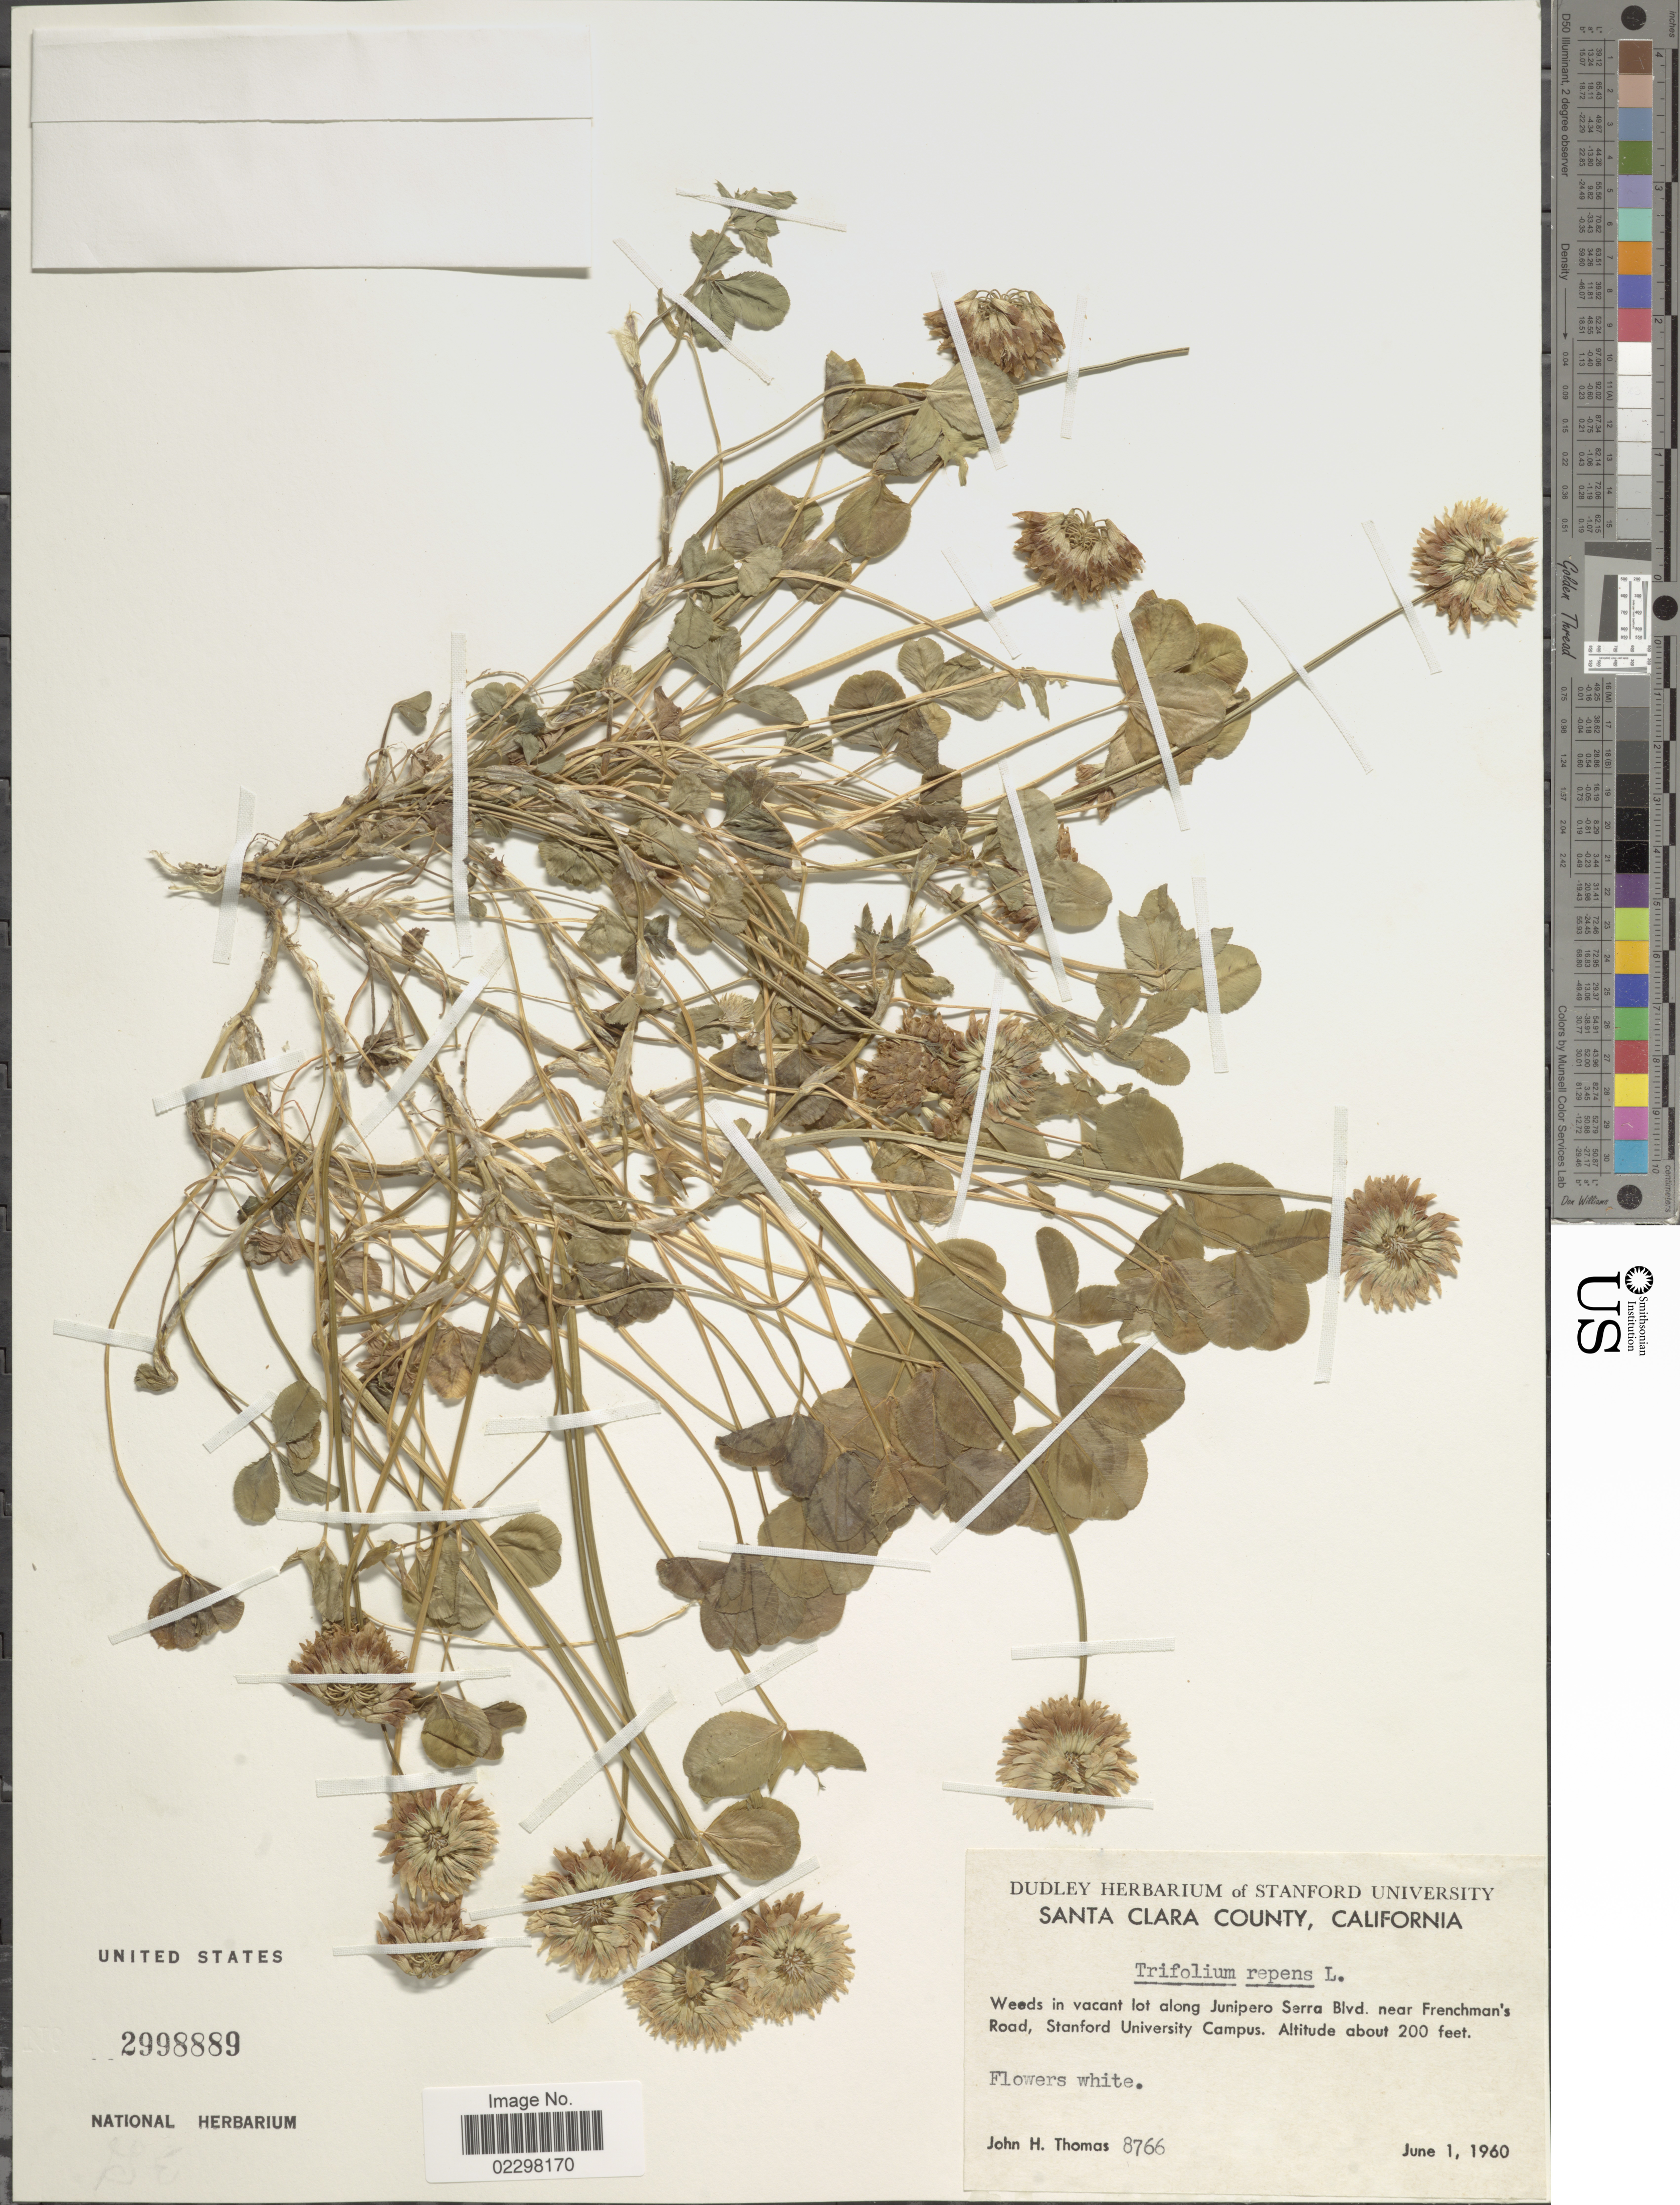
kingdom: Plantae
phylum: Tracheophyta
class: Magnoliopsida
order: Fabales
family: Fabaceae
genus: Trifolium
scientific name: Trifolium repens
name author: L.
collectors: J. H. Thomas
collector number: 8766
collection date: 1960-06-01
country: United States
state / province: California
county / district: Santa Clara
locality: Santa Clara County, weeds in vacant lot along Junipero Serra Blvd. near Frenchman's Road, Stanford University Campus.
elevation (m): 61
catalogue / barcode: US 2998889